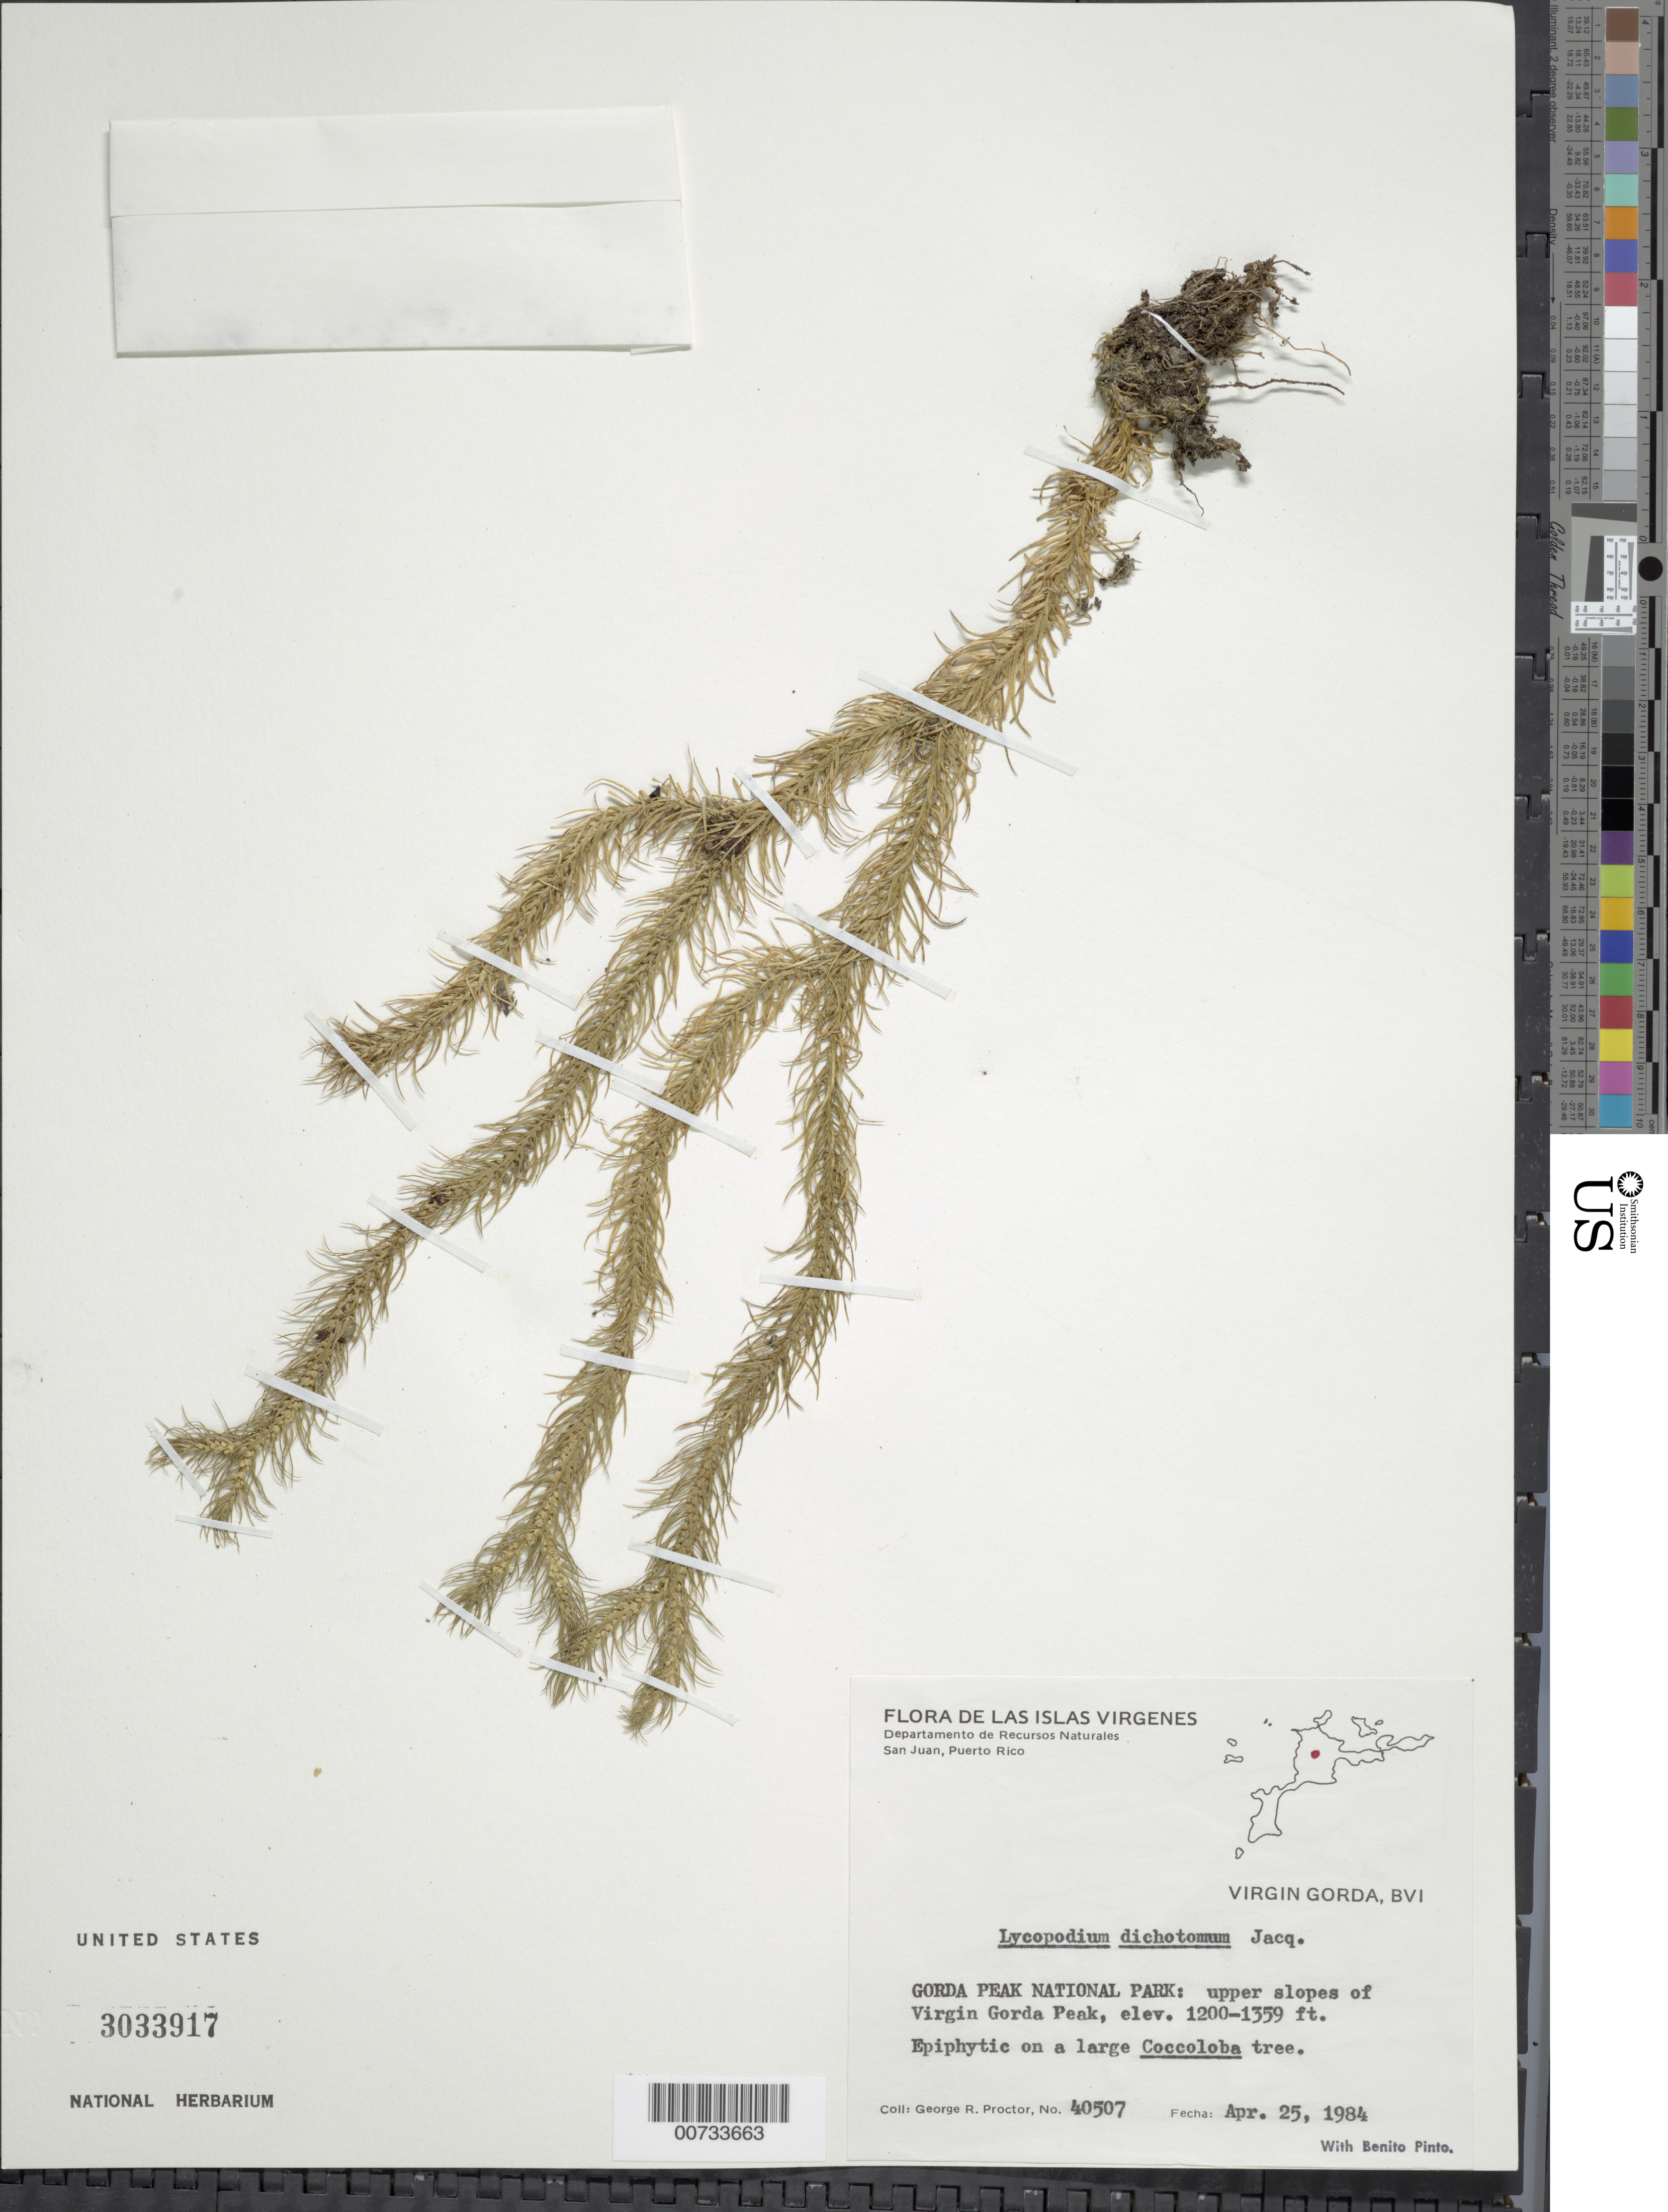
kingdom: Plantae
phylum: Tracheophyta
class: Lycopodiopsida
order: Lycopodiales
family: Lycopodiaceae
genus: Phlegmariurus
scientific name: Phlegmariurus dichotomus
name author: (Jacq.) W.H. Wagner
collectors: G. R. Proctor & B. Pinto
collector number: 40507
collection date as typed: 25 Apr 1984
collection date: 1984-04-25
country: British Virgin Islands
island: Virgin Gorda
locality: Gorda Peak Natl. Park: upper slopes of Virgin Gorda Peak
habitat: On a large Coccoloba tree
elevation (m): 366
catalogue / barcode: US 3033917